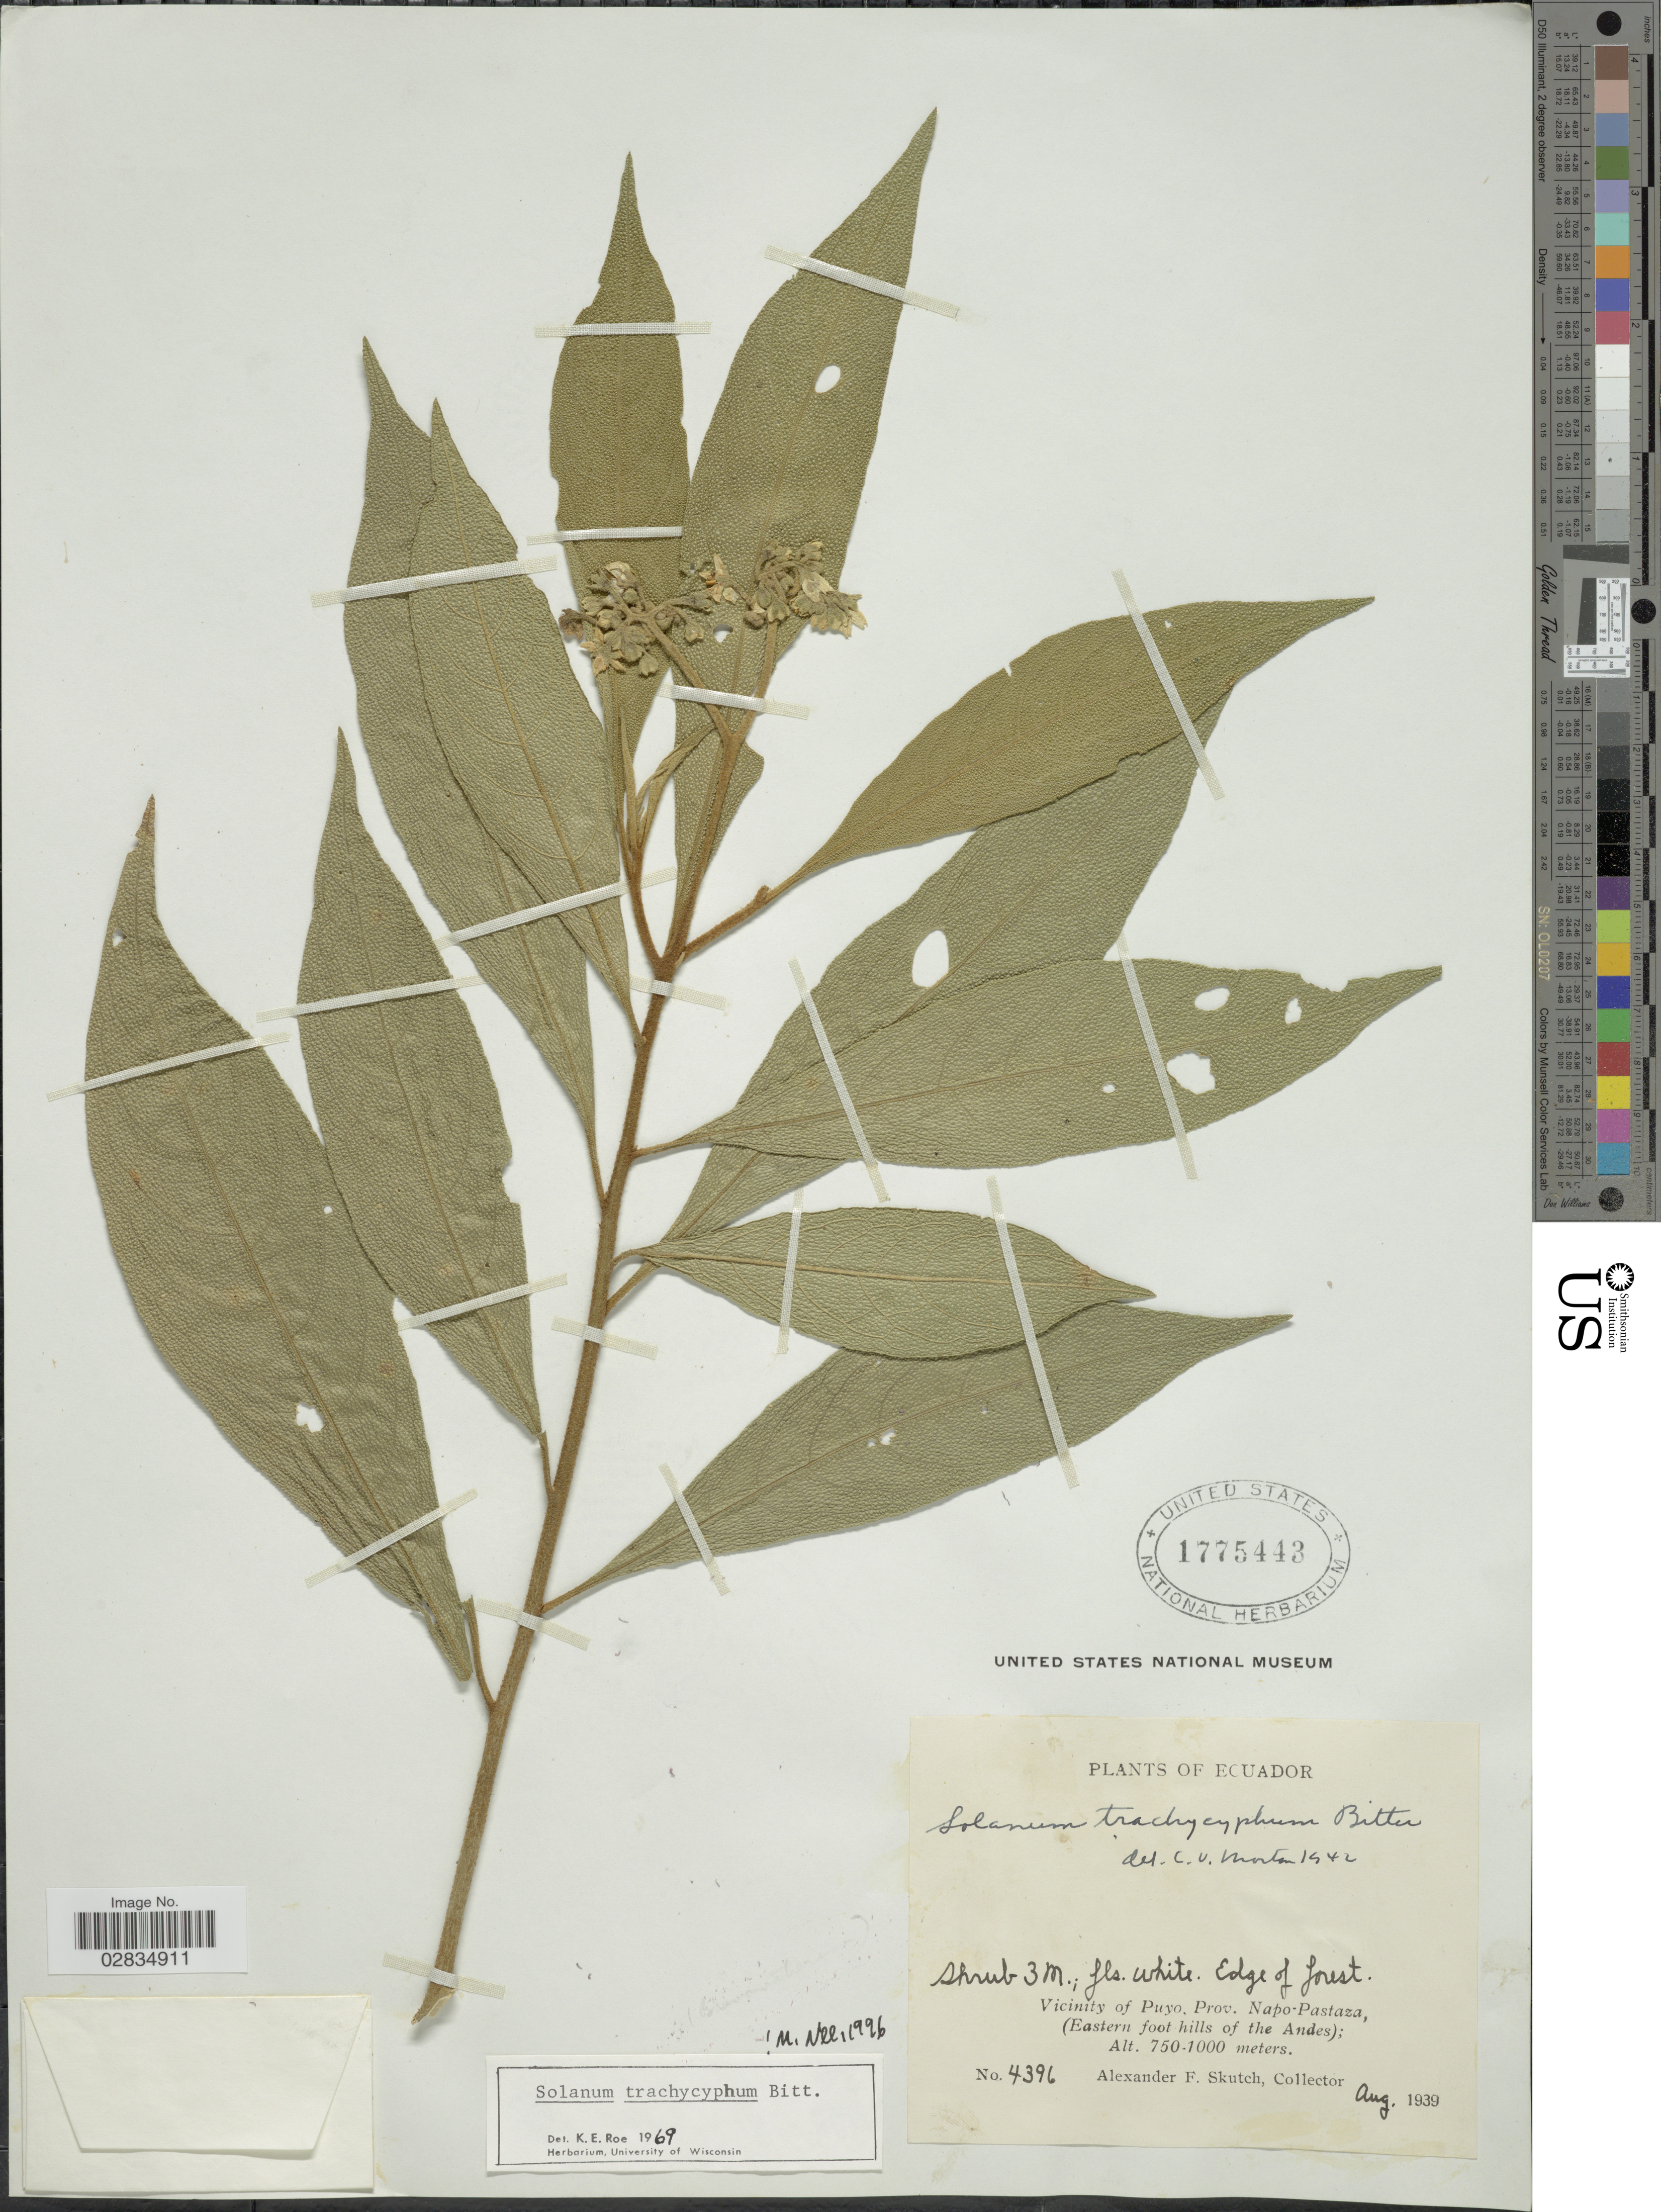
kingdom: Plantae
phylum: Tracheophyta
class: Magnoliopsida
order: Solanales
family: Solanaceae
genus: Solanum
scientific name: Solanum trachycyphum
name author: Bitter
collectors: A. F. Skutch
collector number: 4396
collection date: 1939-08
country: Ecuador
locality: Vicinity of Puyo, Prov. Napo-Pastaza, (Eastern foot hills of the Andes).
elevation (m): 750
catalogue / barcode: US 1775443